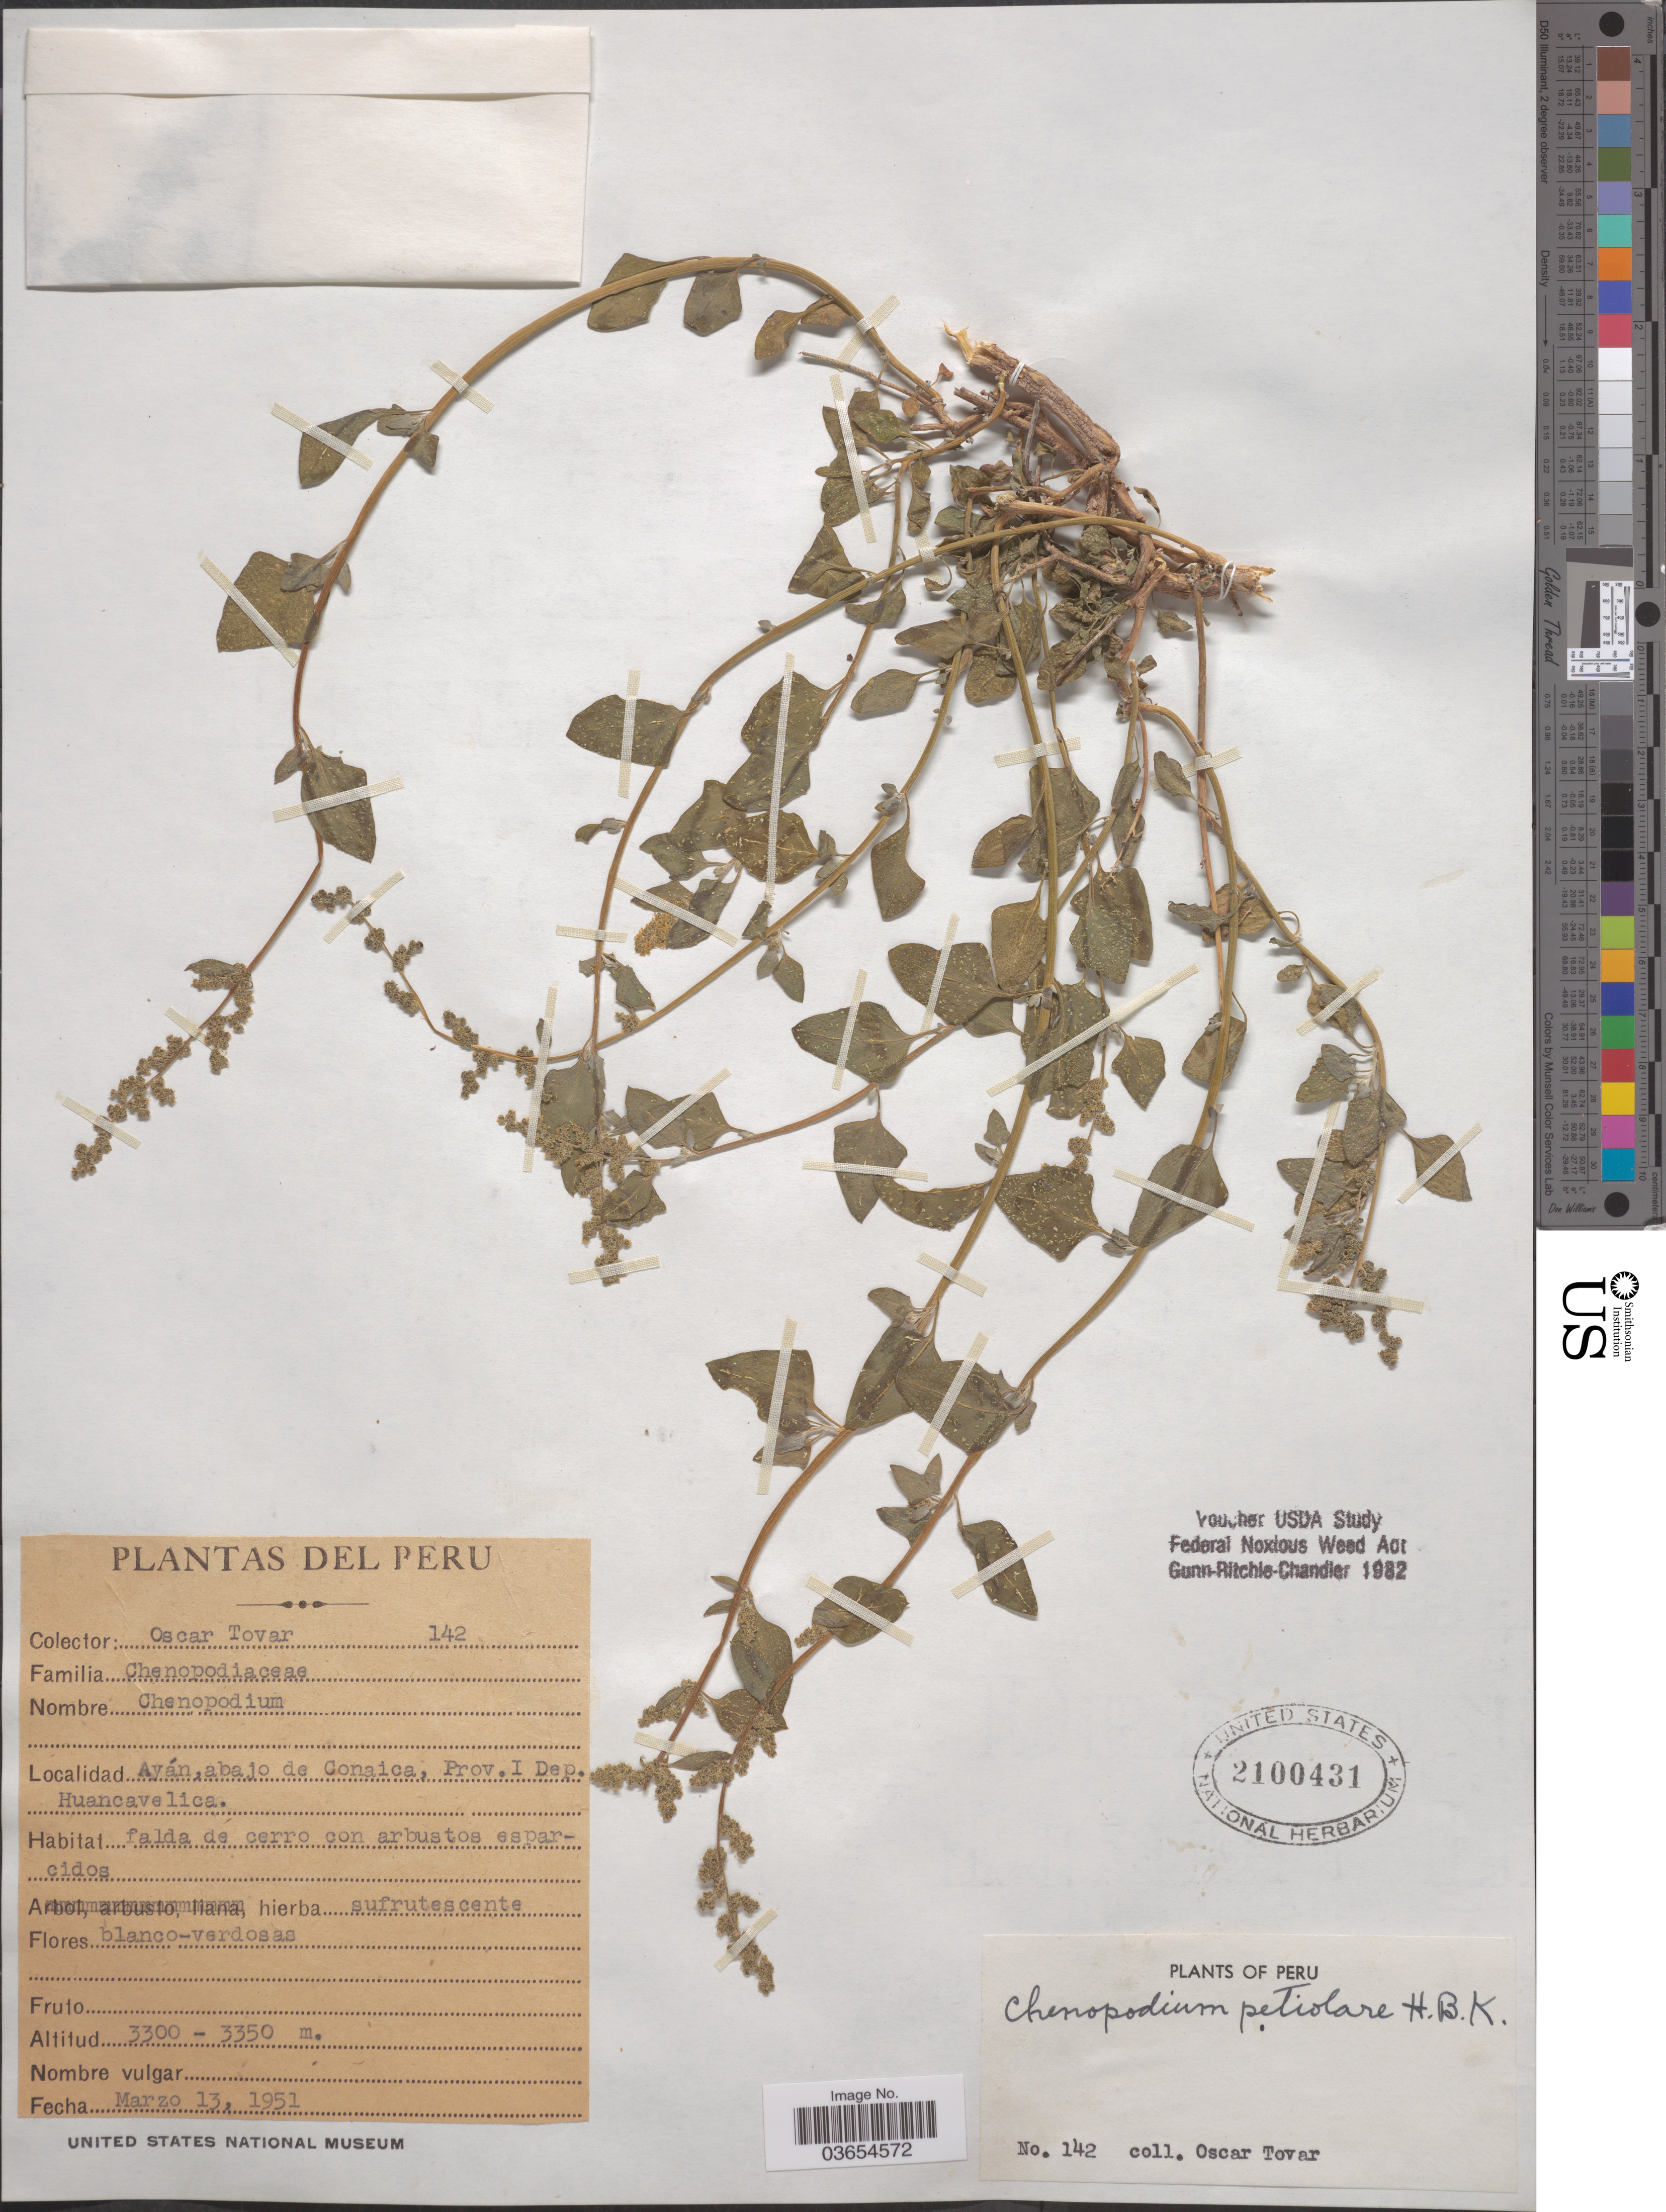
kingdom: Plantae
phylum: Tracheophyta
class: Magnoliopsida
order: Caryophyllales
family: Amaranthaceae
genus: Chenopodium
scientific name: Chenopodium petiolare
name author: Kunth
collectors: Ó. Tovar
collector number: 142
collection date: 1951-03-13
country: Peru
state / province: Huancavelica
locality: Ayán, abajo de Conaica, Prov. I Dep. Huancavelica.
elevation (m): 3300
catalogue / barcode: US 2100431